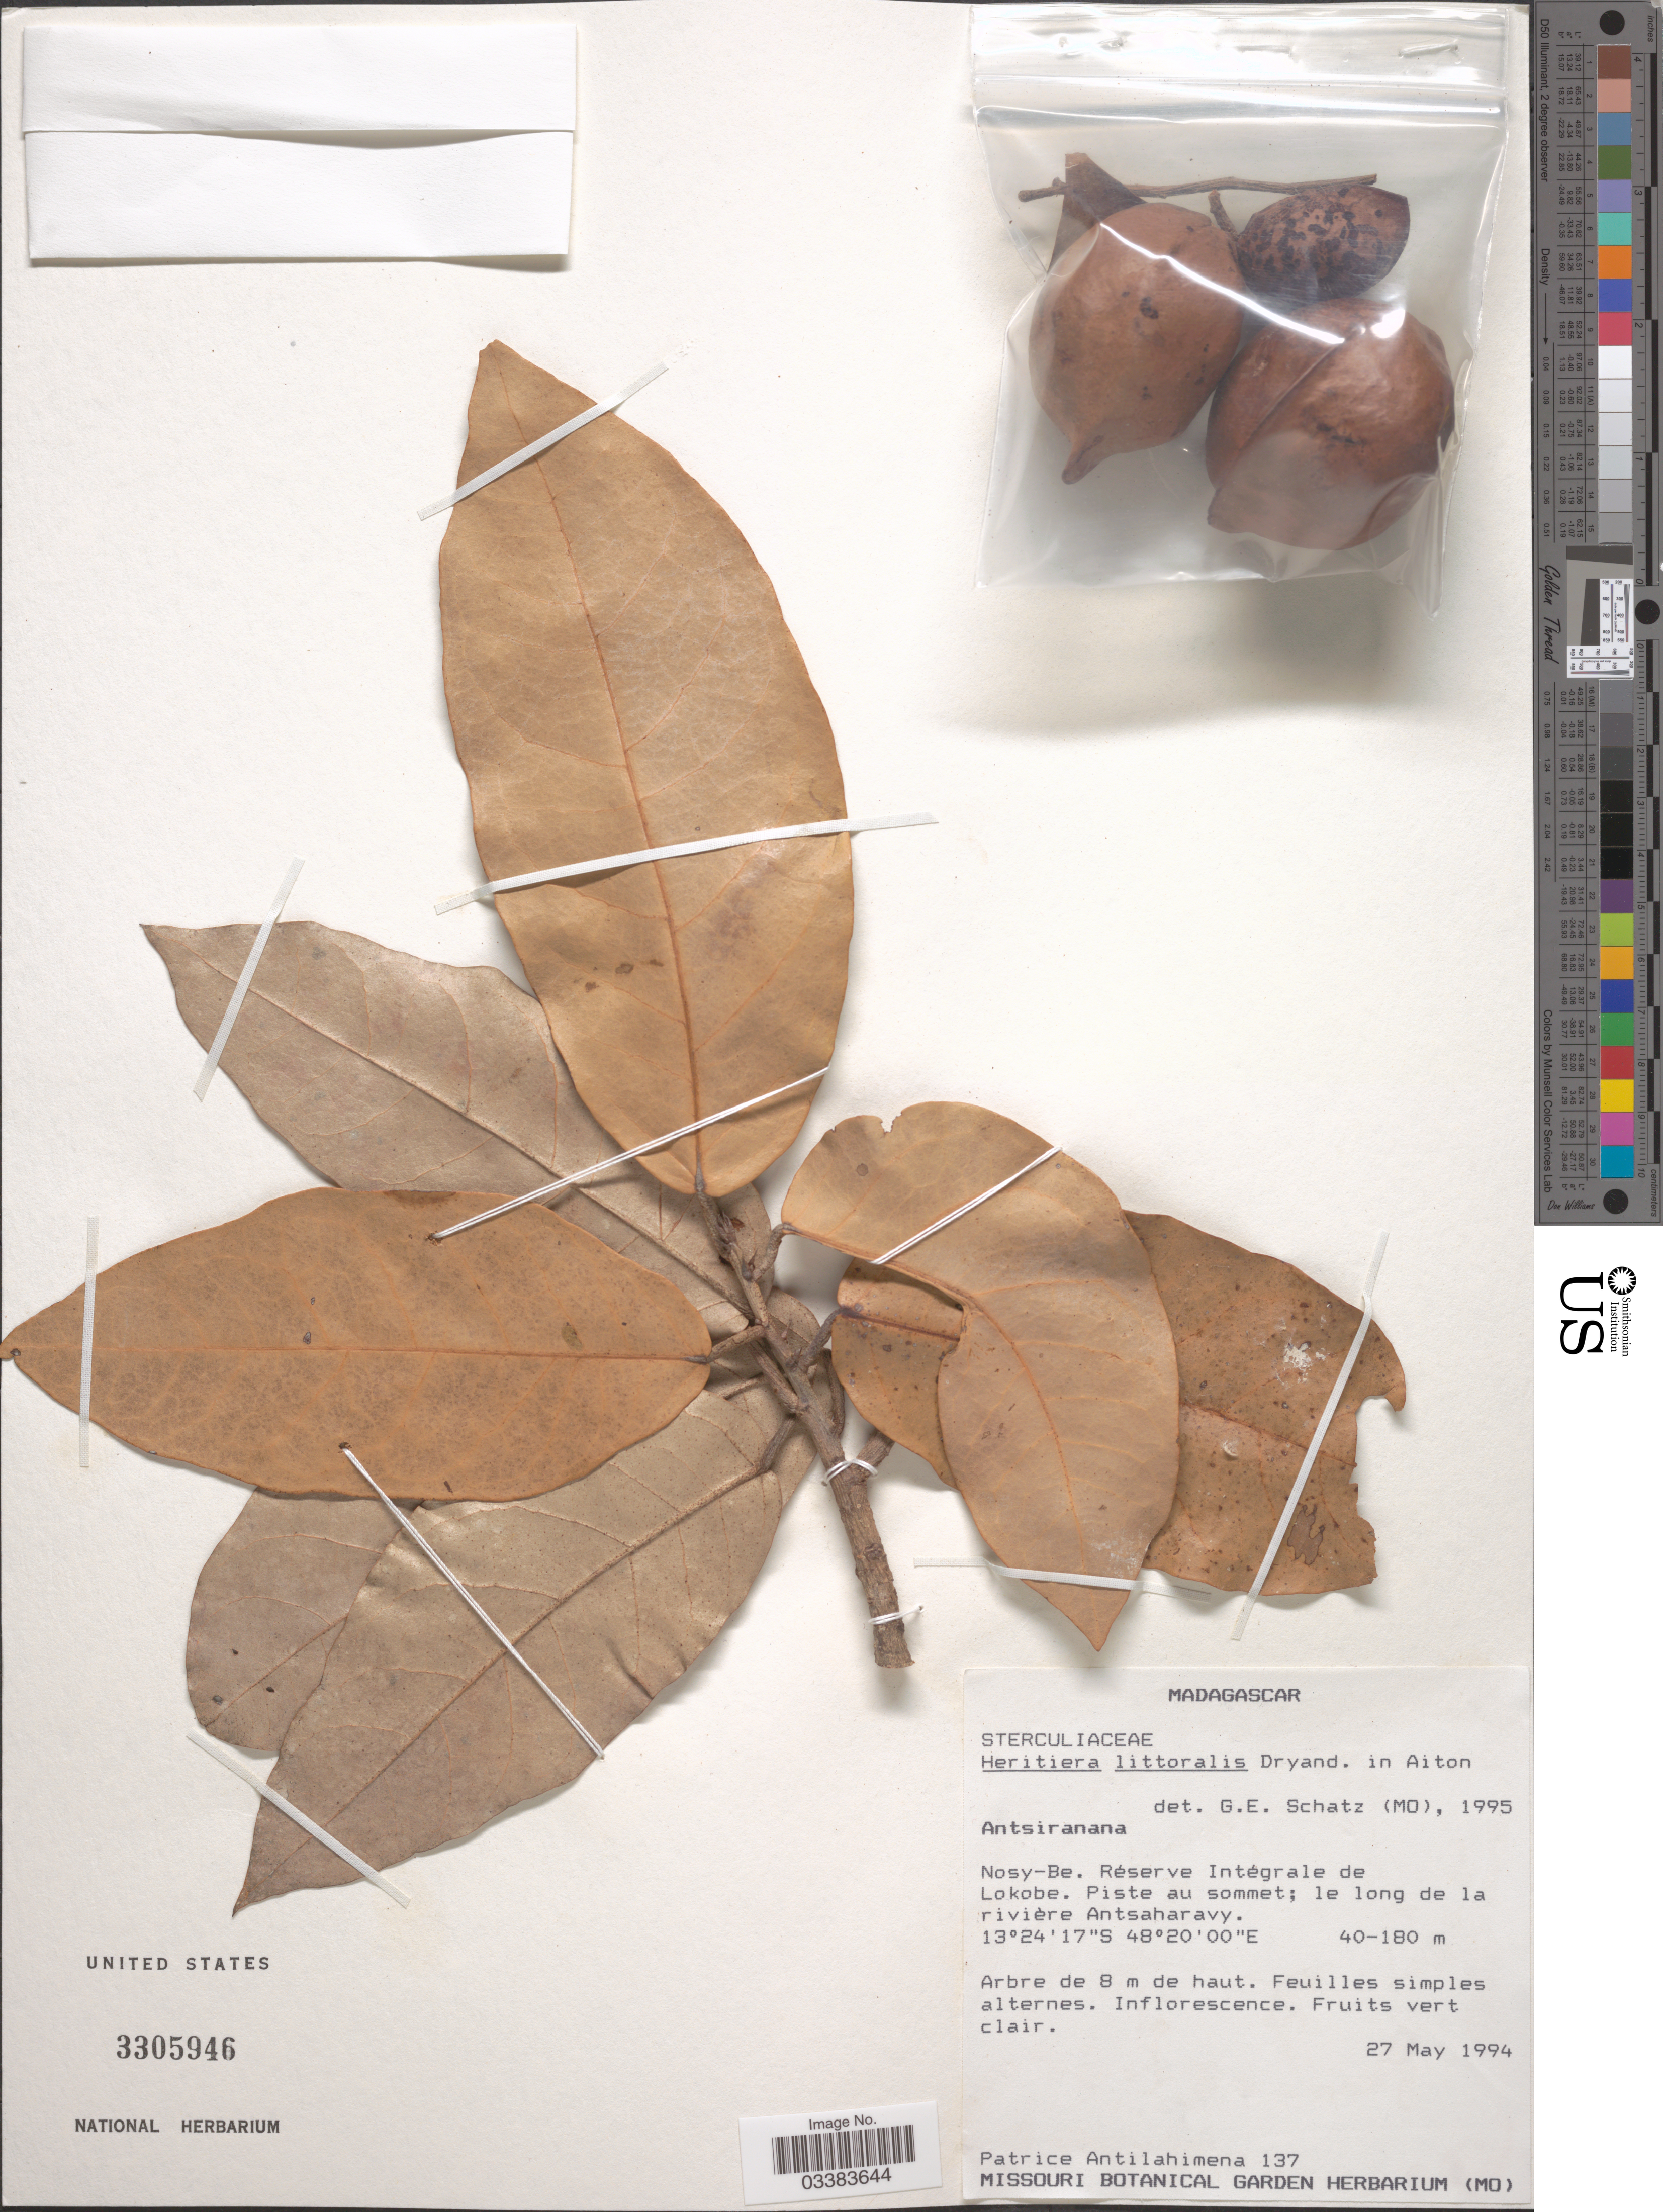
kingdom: Plantae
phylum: Tracheophyta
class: Magnoliopsida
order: Malvales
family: Malvaceae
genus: Heritiera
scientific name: Heritiera littoralis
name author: Aiton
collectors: P. Antilahimena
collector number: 137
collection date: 1994-05-27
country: Madagascar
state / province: Diana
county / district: Nosy Be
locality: Nosy-Be. Réserve Intégrale de Lokobe. Piste au sommet; le long de la rivière Antsaharavy.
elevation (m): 40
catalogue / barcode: US 3305946